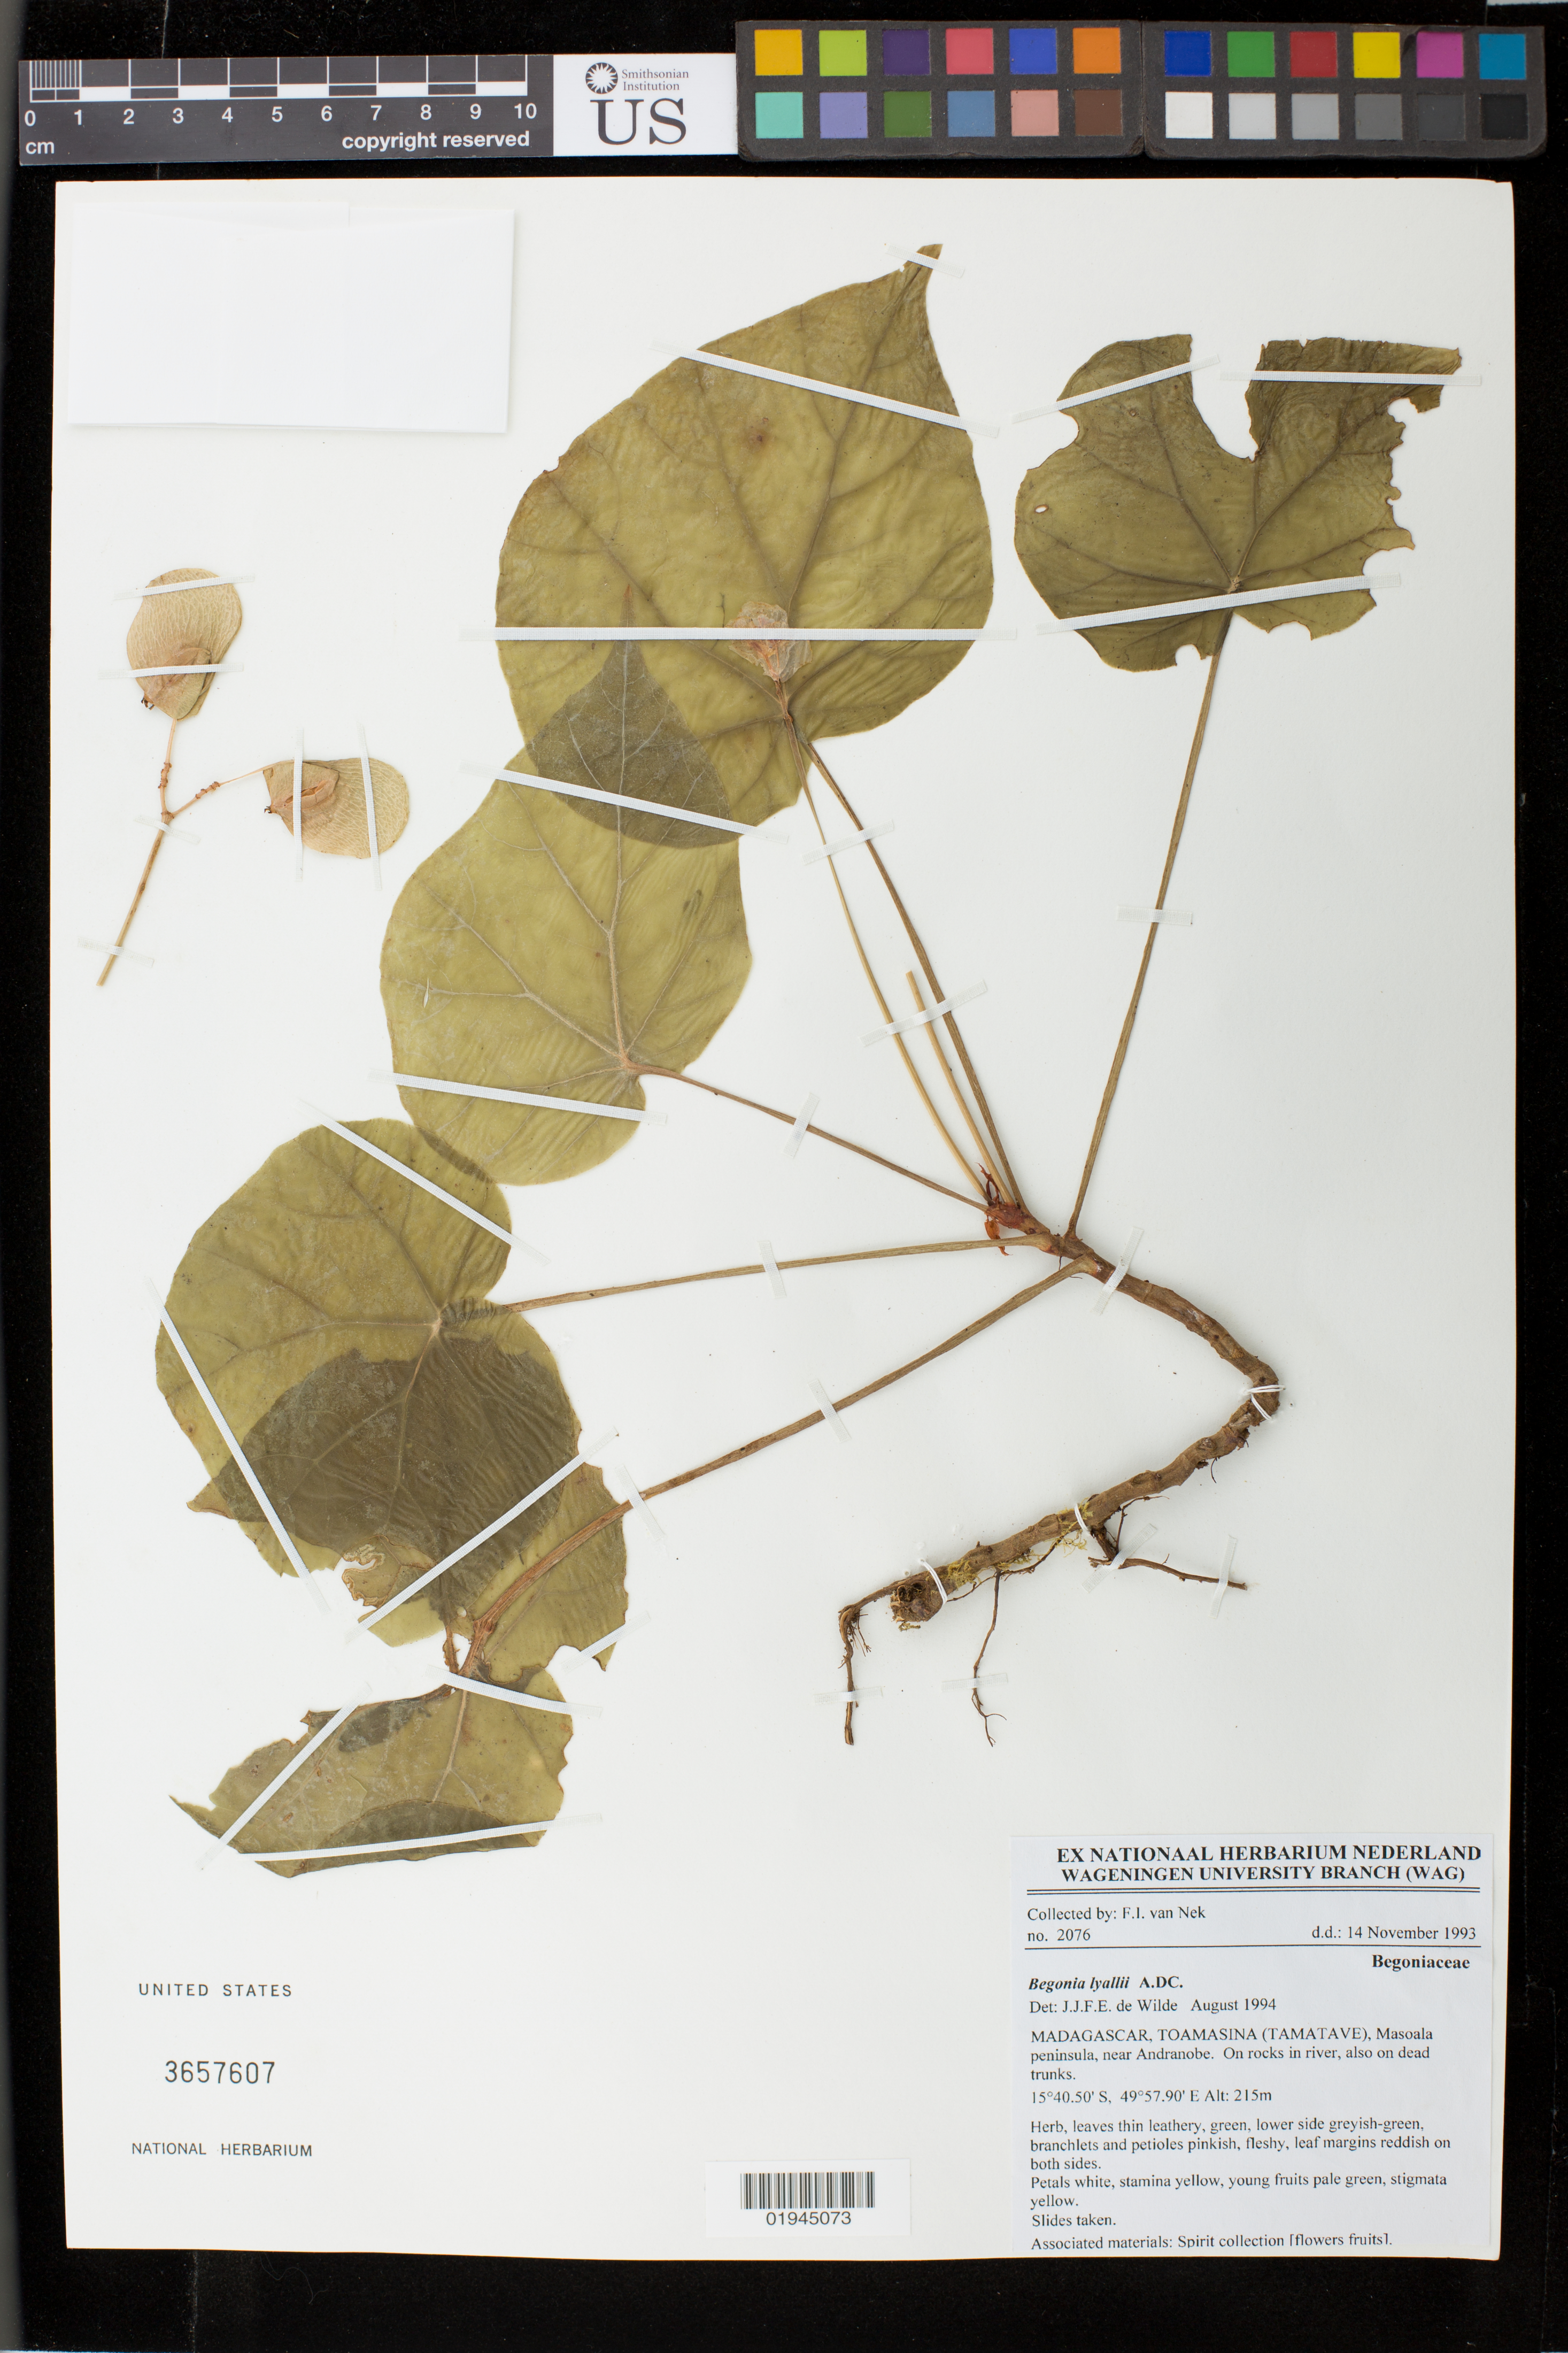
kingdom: Plantae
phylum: Tracheophyta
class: Magnoliopsida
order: Cucurbitales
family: Begoniaceae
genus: Begonia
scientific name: Begonia lyallii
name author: Aug. DC.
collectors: F. van Nek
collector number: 2076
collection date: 1993-11-14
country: Madagascar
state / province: Analanjirofo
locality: Toamasina (Tamatave), Masoala peninsula, near Andranobe.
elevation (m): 215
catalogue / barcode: US 3657607